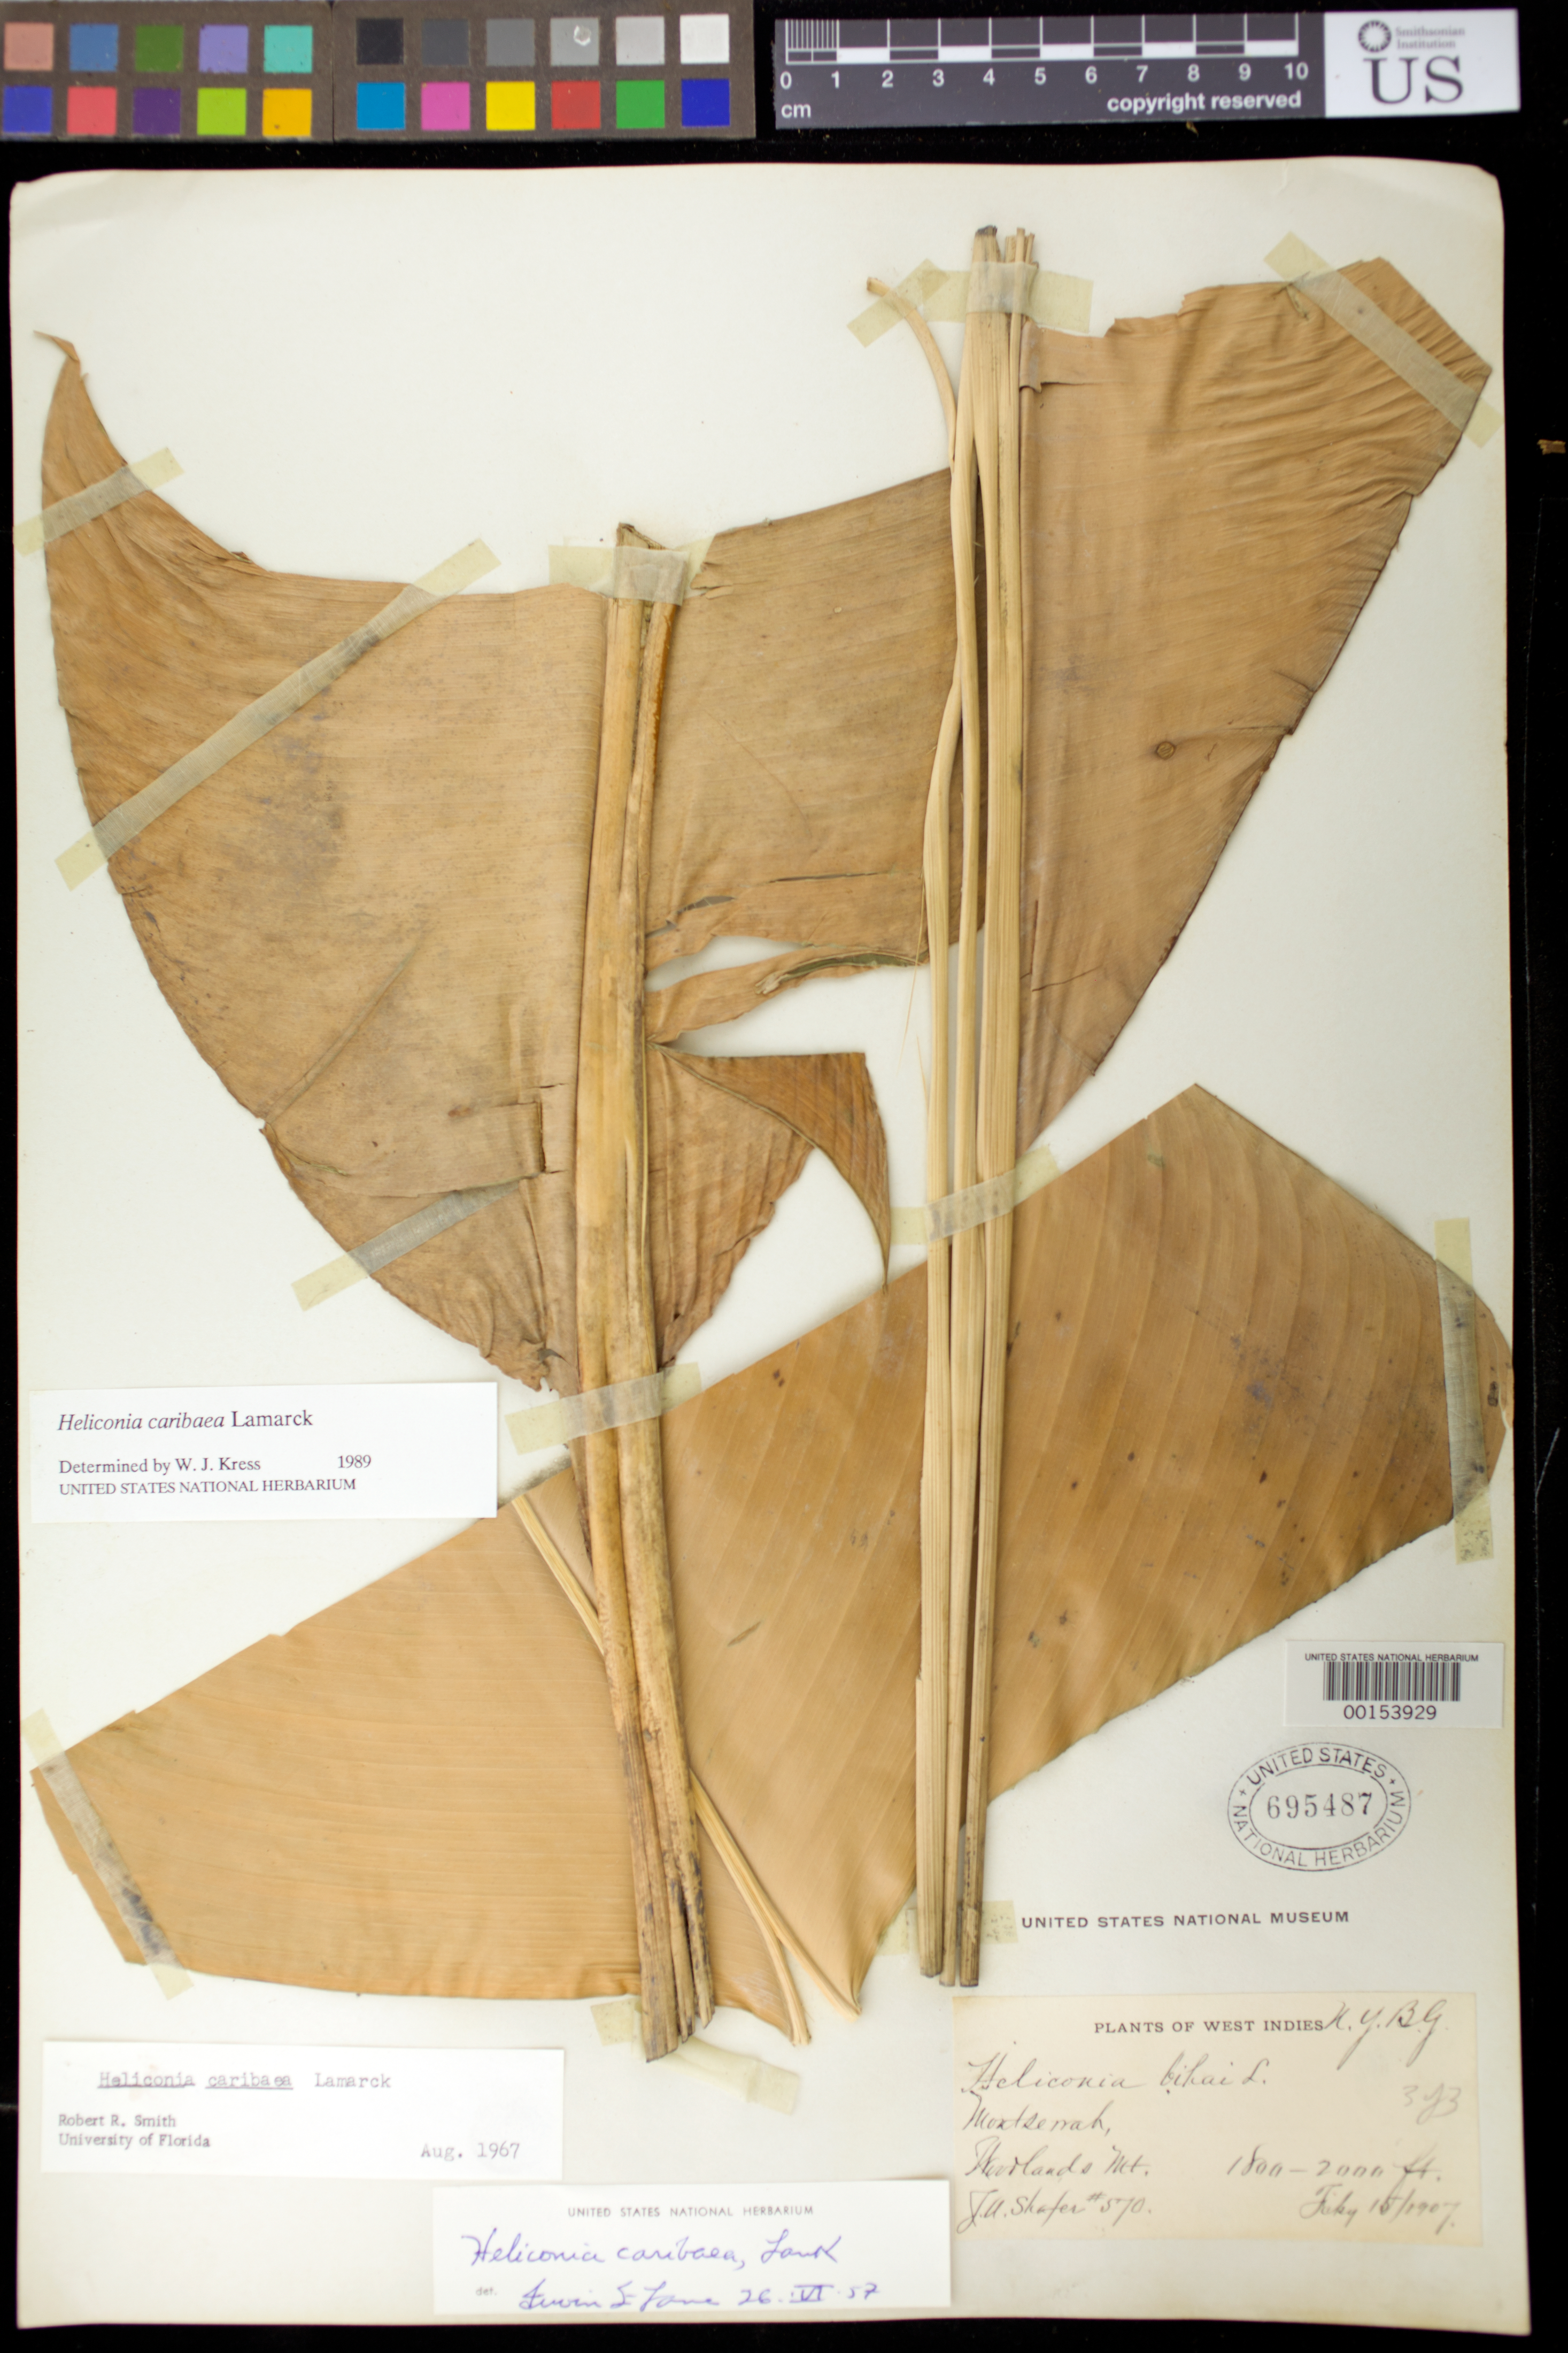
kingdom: Plantae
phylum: Tracheophyta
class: Liliopsida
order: Zingiberales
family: Heliconiaceae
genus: Heliconia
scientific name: Heliconia caribaea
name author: Lam.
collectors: J. A. Shafer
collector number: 570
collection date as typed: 15 Feb 1907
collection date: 1907-02-15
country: Montserrat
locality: Woodlands mt.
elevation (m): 549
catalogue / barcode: US 695487